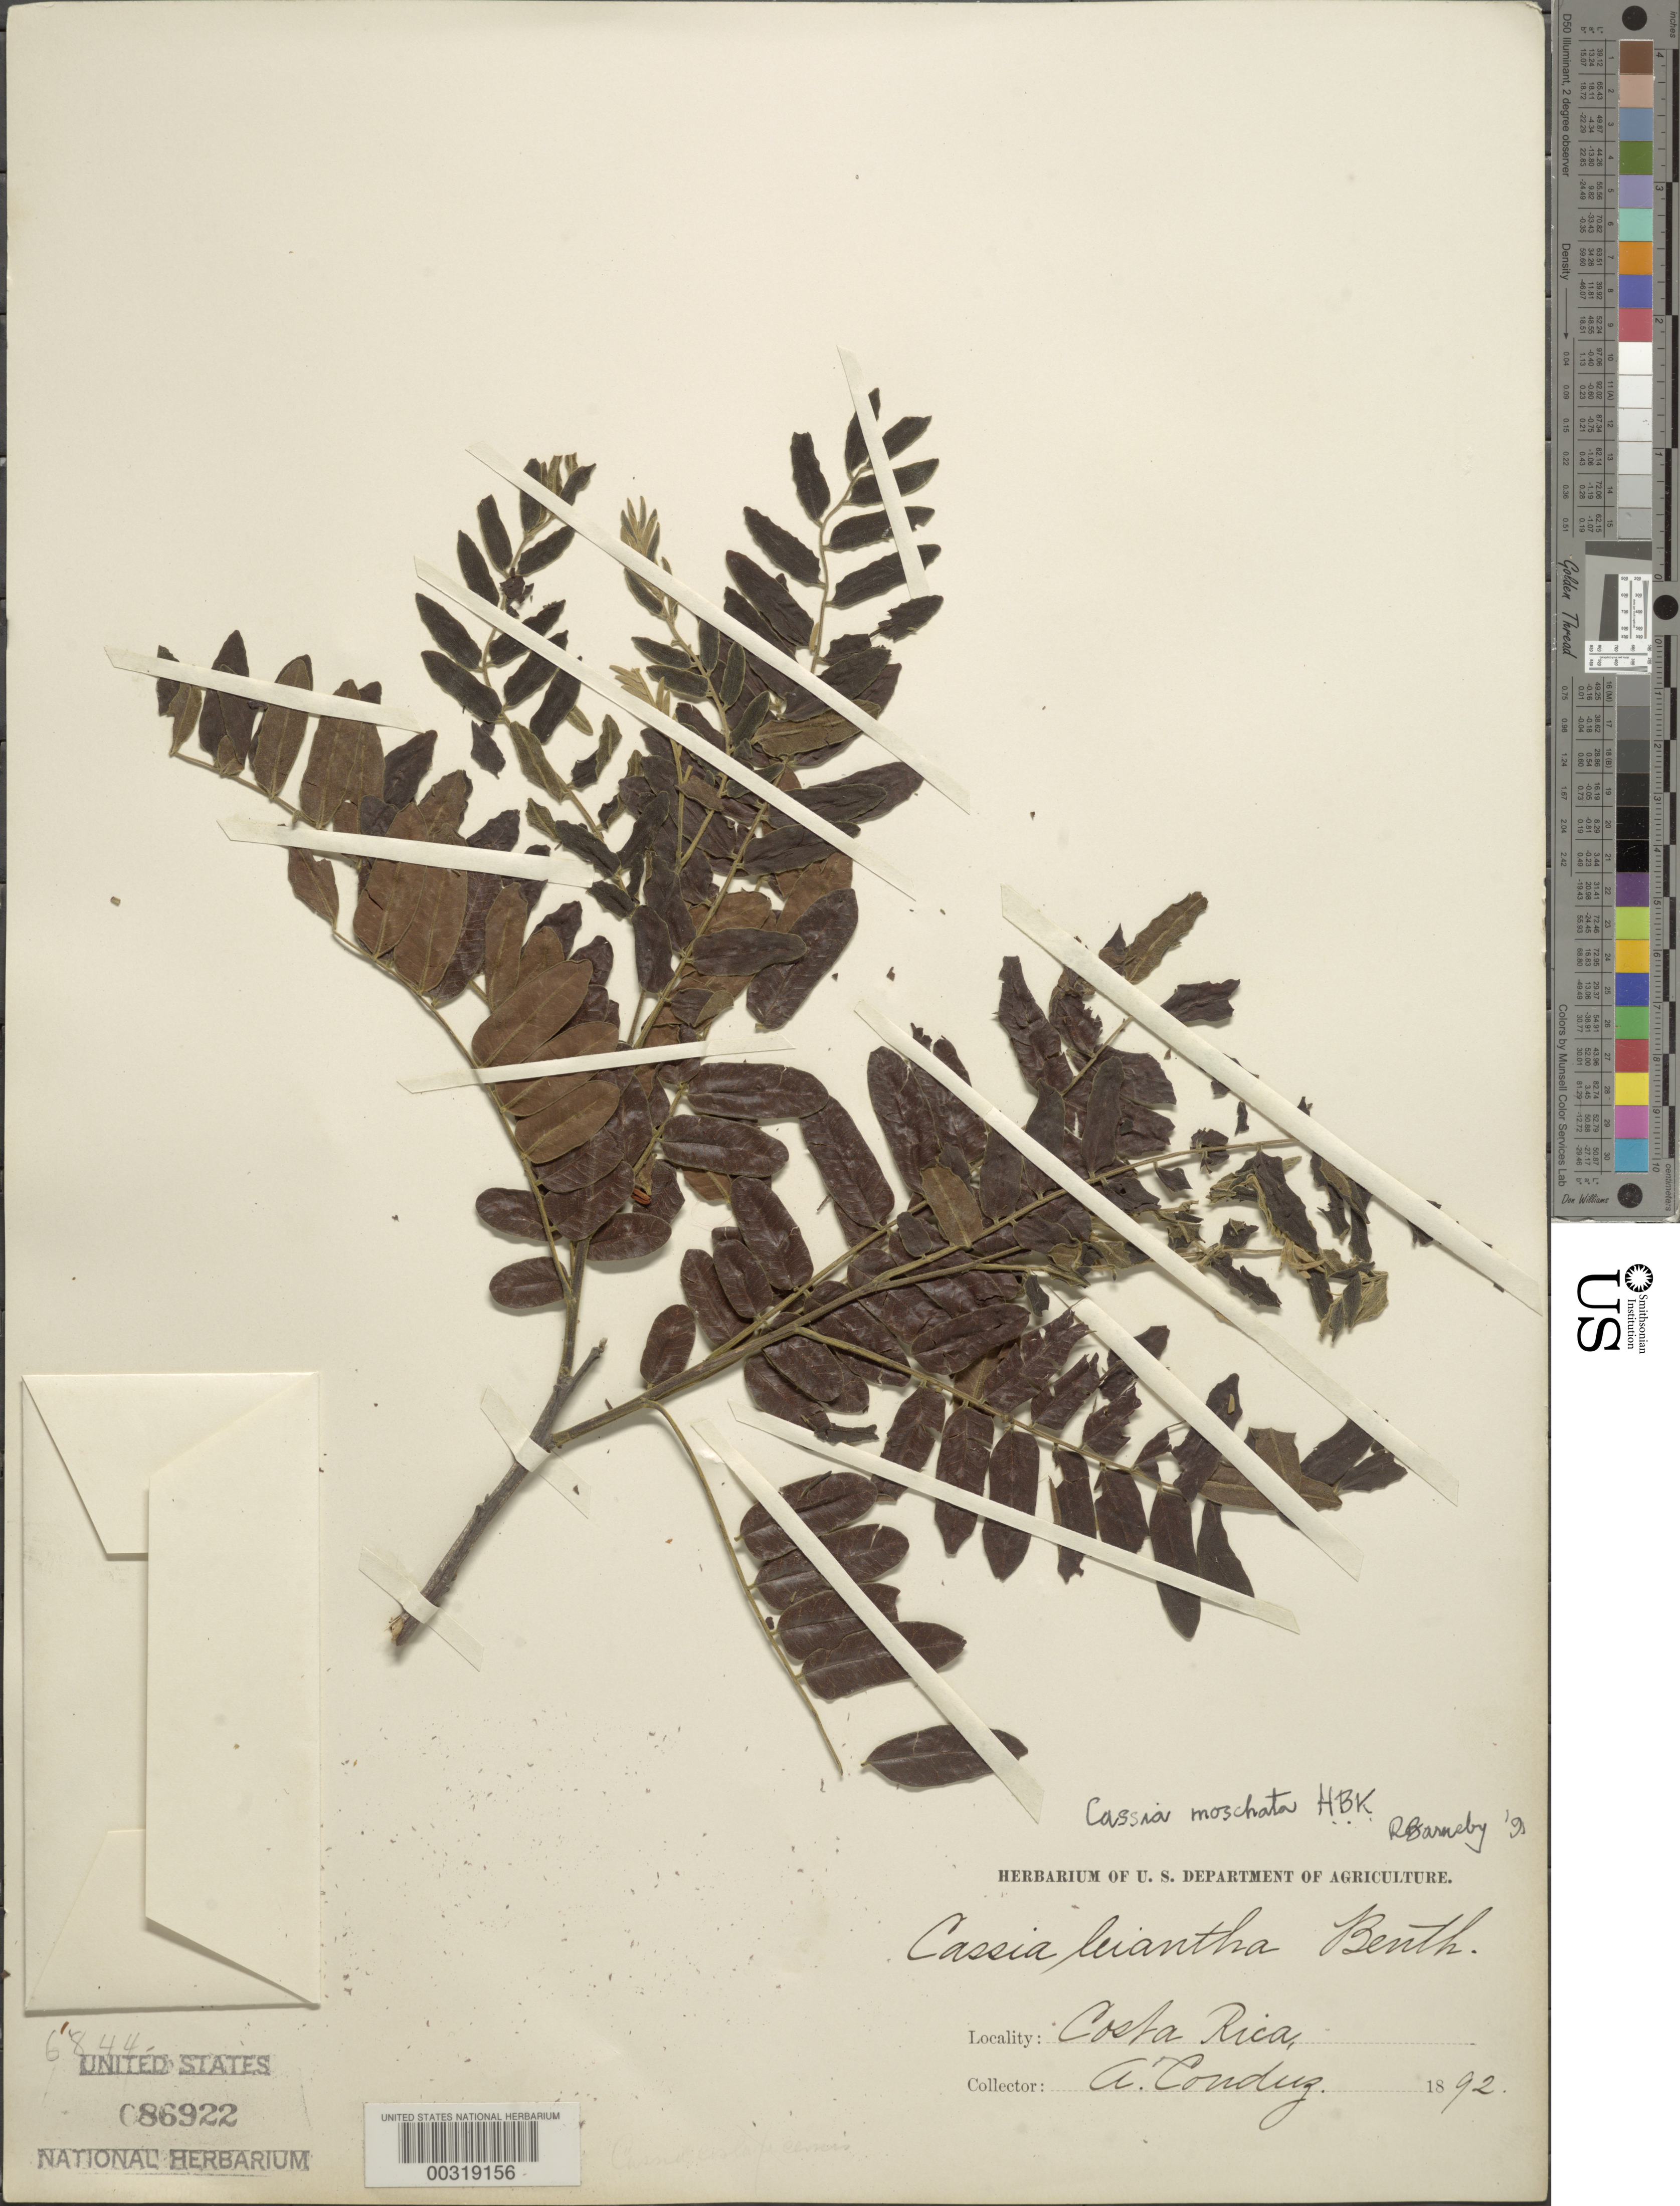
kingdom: Plantae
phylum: Tracheophyta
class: Magnoliopsida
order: Fabales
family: Fabaceae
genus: Cassia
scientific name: Cassia moschata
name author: Kunth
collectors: A. Tonduz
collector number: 6844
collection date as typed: Mar 1892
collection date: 1892-03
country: Costa Rica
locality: Boruca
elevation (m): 450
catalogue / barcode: US 86922